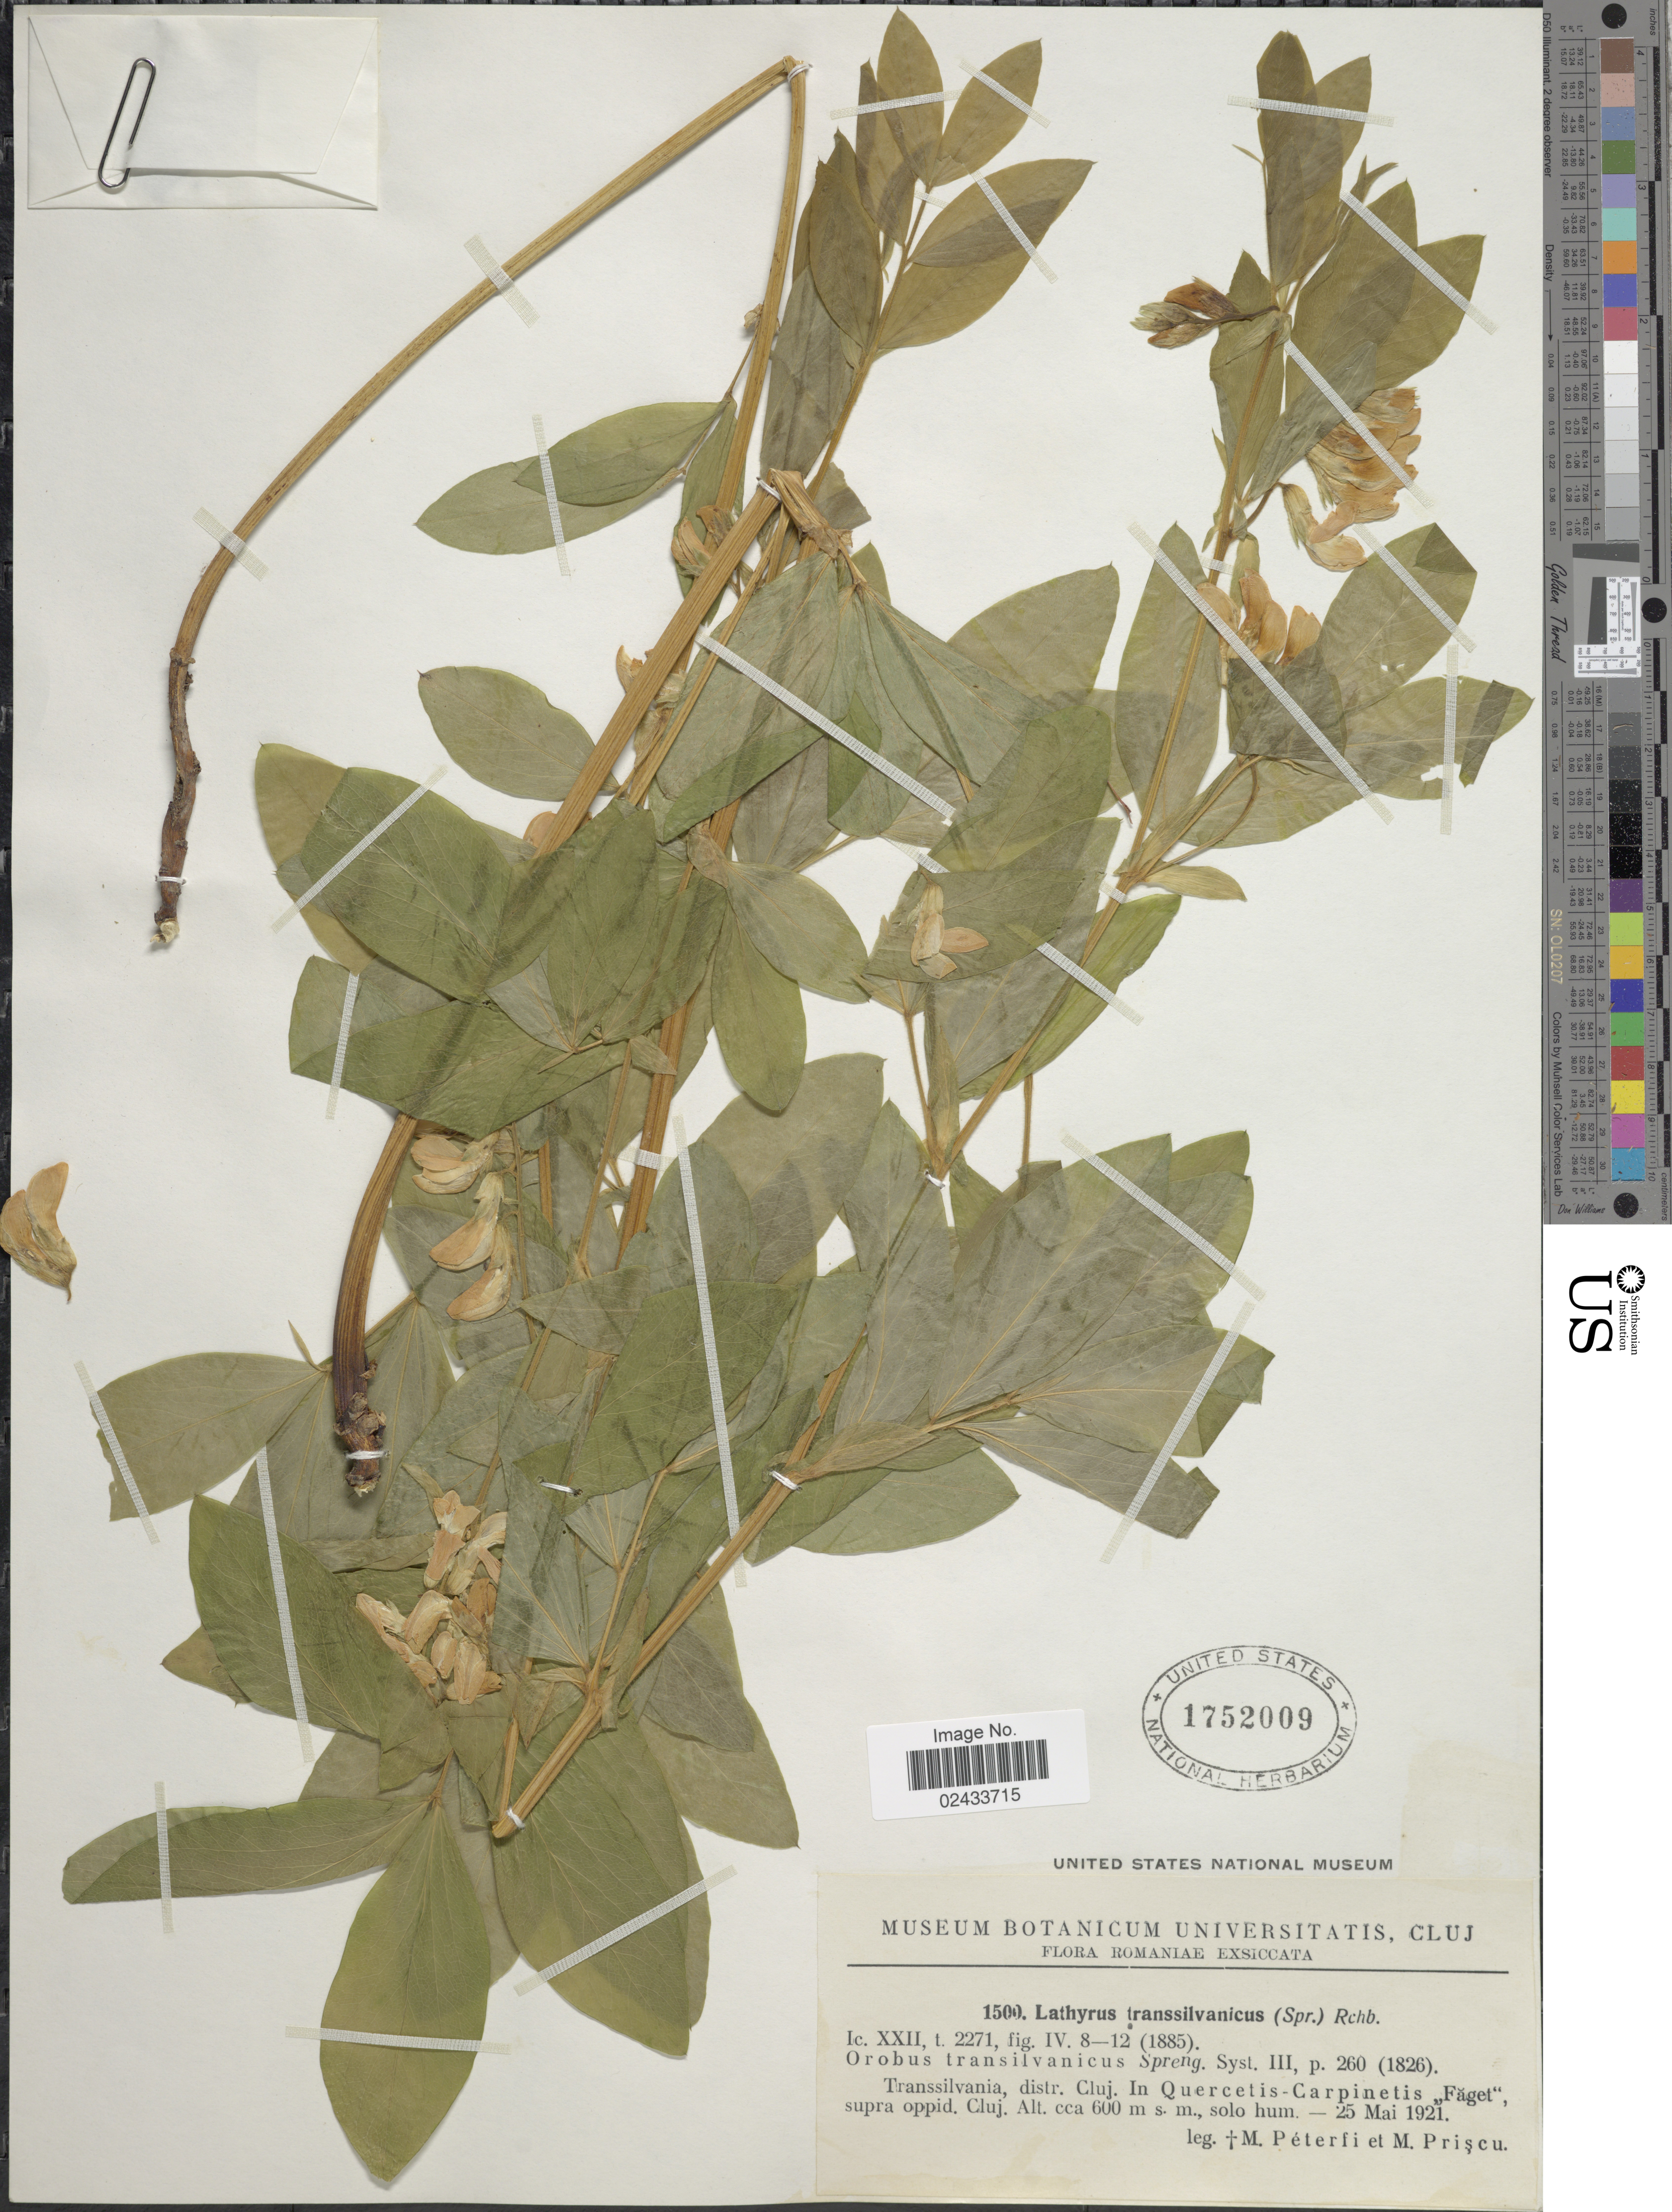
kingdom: Plantae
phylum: Tracheophyta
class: Magnoliopsida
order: Fabales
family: Fabaceae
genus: Lathyrus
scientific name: Lathyrus transsilvanicus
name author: Fritsch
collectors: M. Péterfi & M. Priscu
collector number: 1500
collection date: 1921-05-25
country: Romania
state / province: Cluj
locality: Transsilvania, distr. Cluj. In Quercetis-Carpinetis "Faget" supra oppid. Cluj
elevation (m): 600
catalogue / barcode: US 1752009